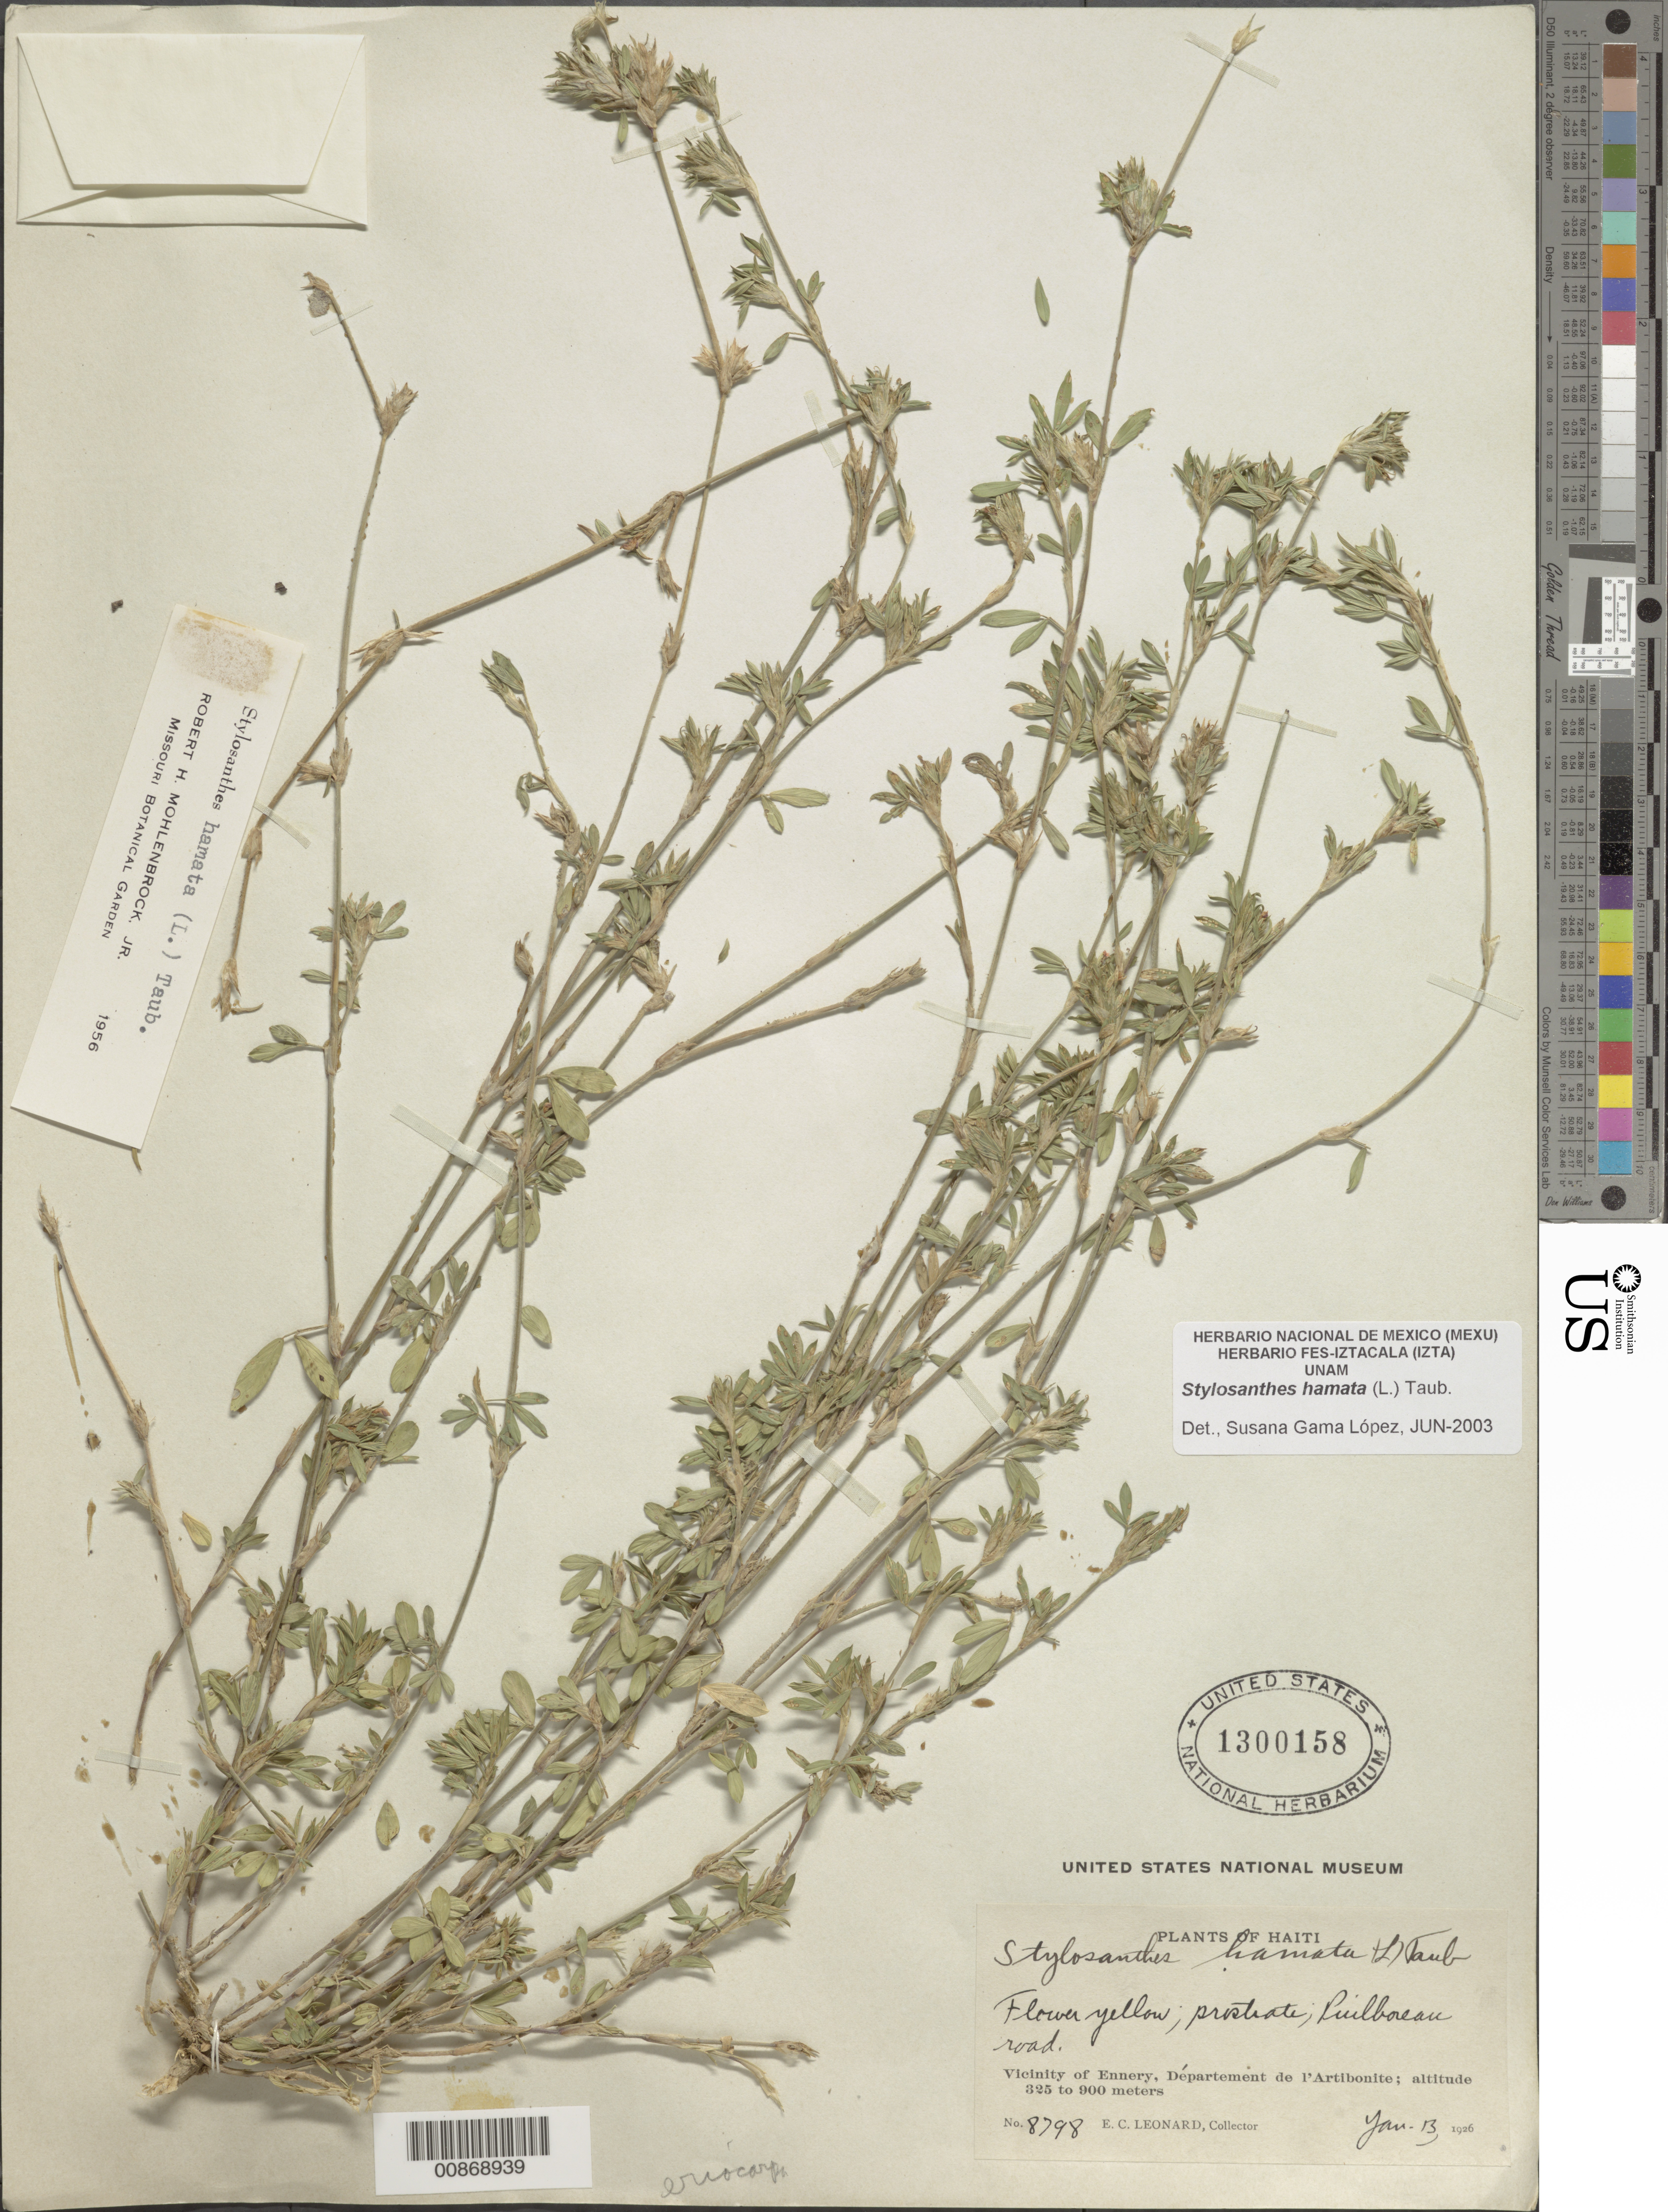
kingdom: Plantae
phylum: Tracheophyta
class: Magnoliopsida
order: Fabales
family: Fabaceae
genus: Stylosanthes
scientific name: Stylosanthes hamata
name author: (L.) Taub.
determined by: Gama López, S.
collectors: E. C. Leonard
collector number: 8798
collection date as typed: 13 Jan 1926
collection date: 1926-01-13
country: Haiti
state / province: Artibonite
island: Hispaniola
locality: Vicinity of Ennery. Puilboreau road.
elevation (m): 325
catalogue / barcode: US 1300158